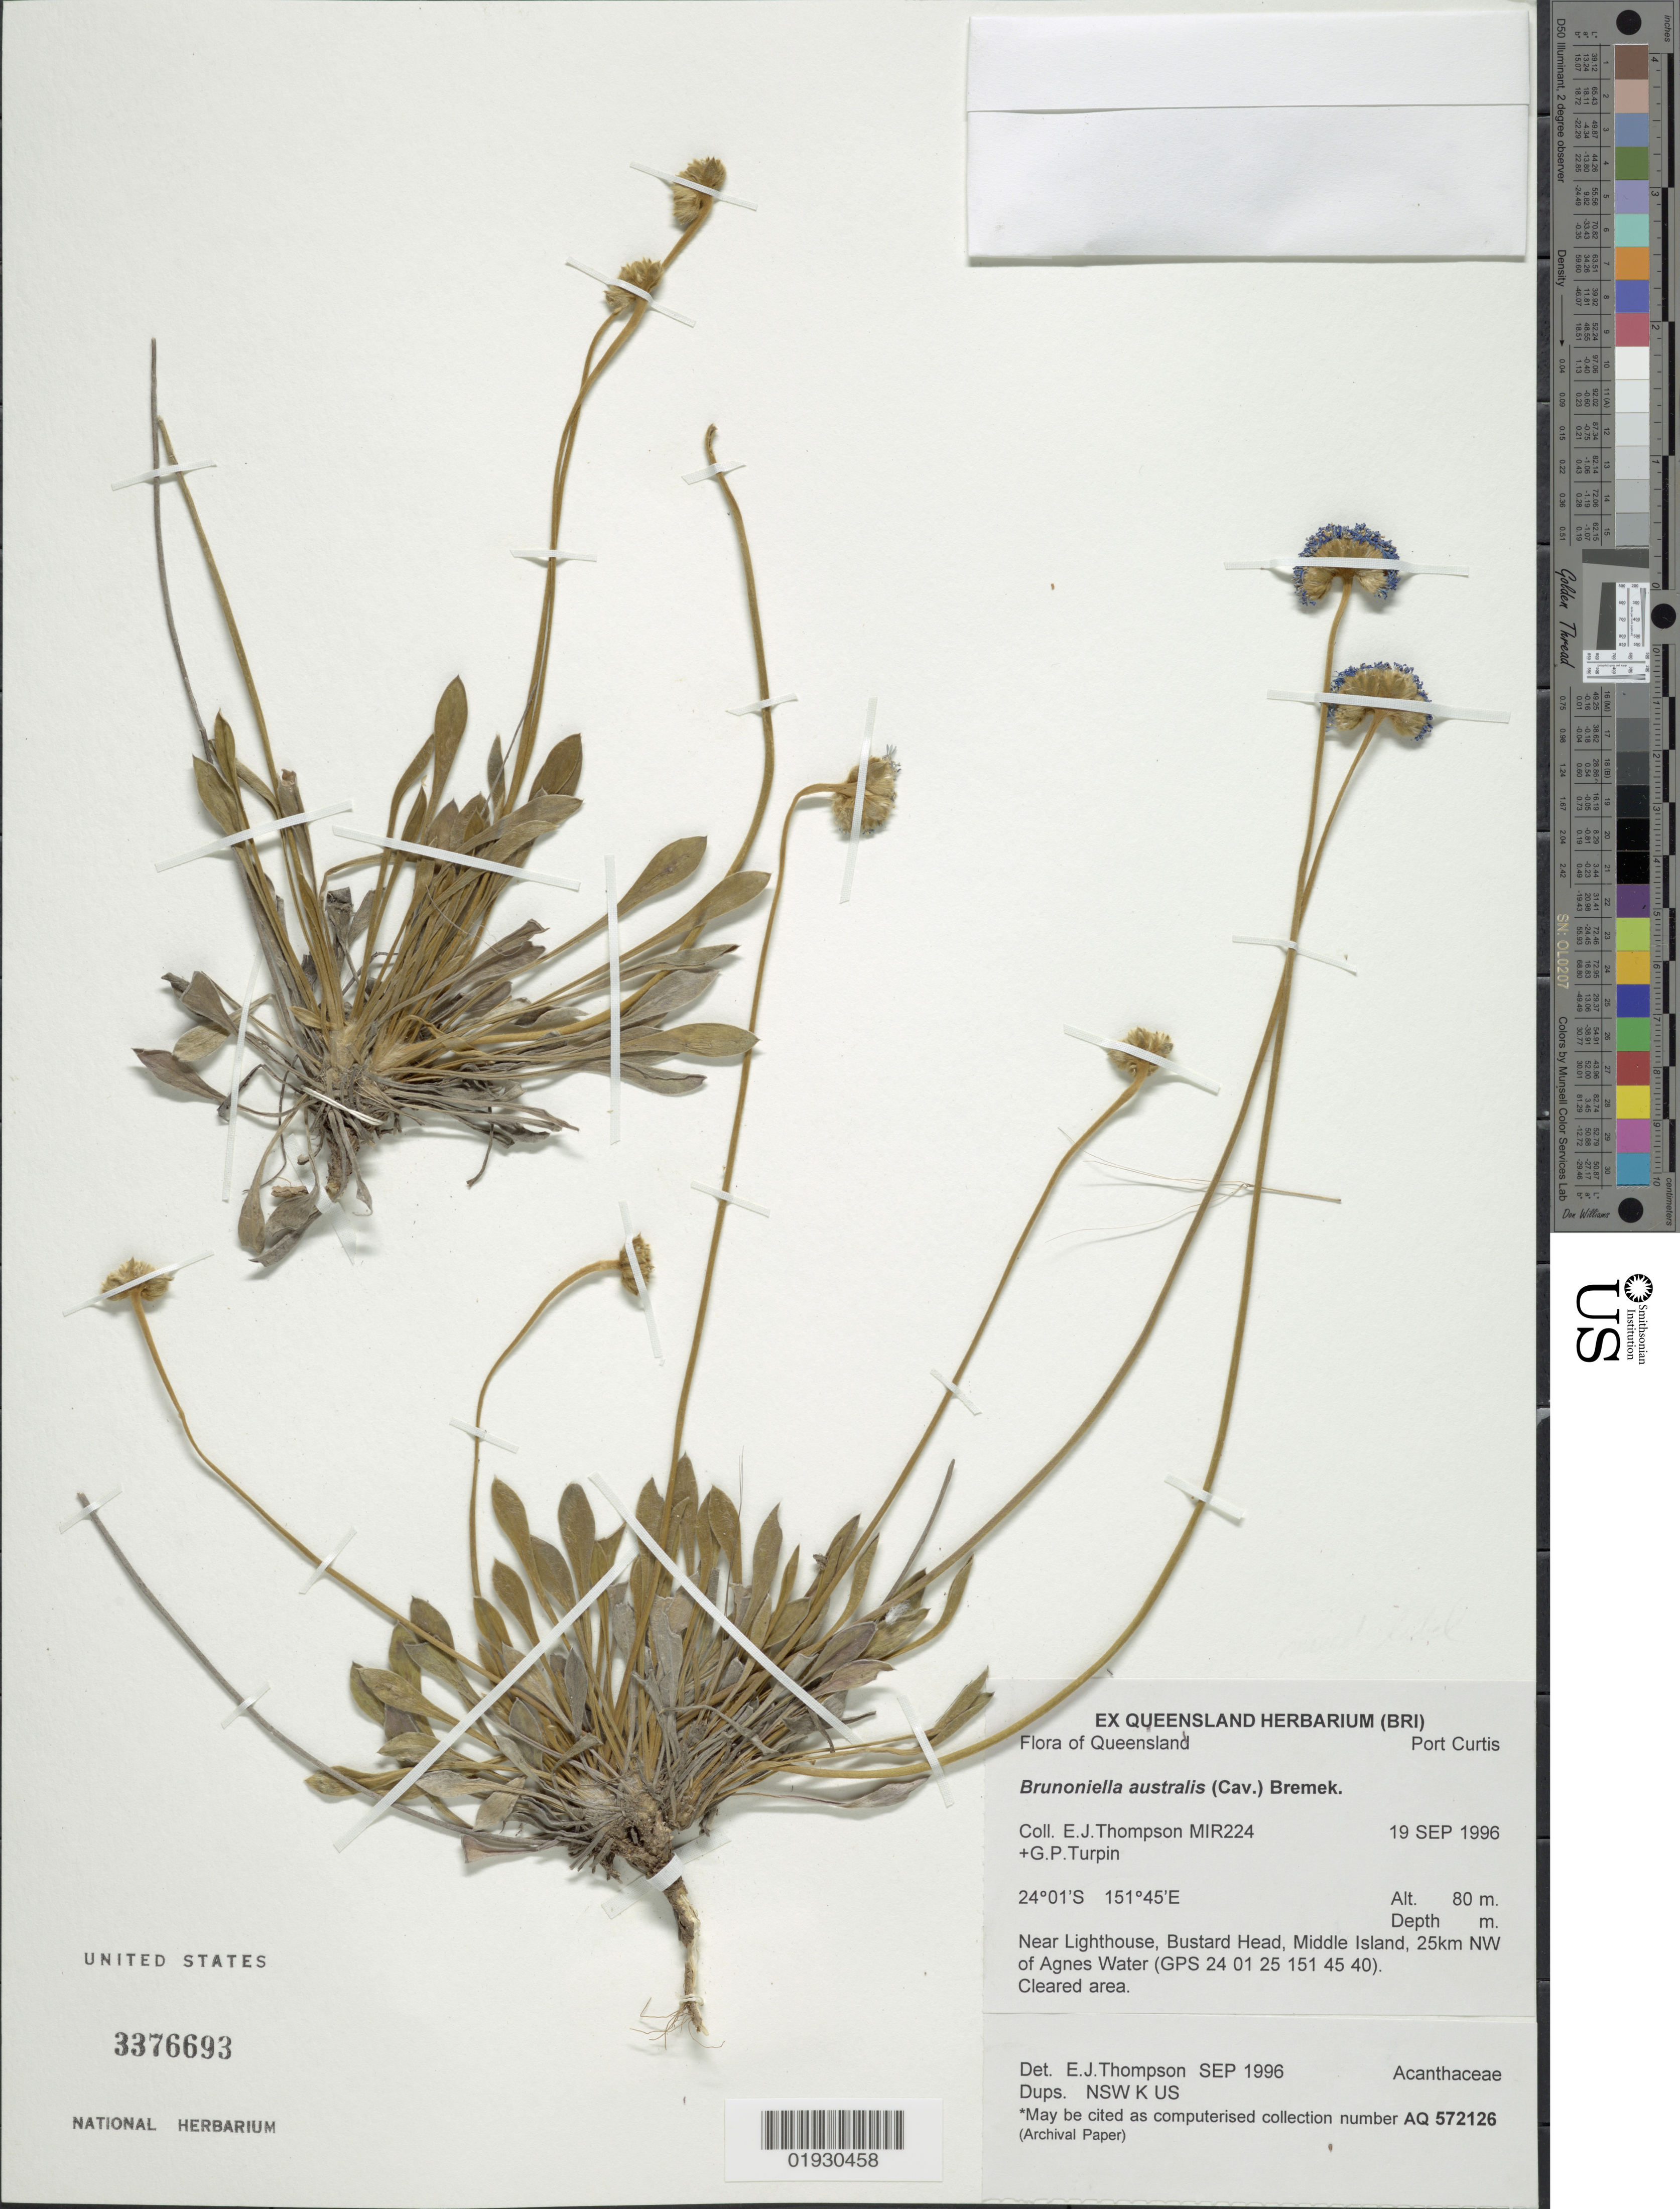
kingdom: Plantae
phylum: Tracheophyta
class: Magnoliopsida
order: Asterales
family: Goodeniaceae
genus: Brunonia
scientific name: Brunonia australis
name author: Sm. ex R. Br.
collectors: E. J. Thompson & P. Turpin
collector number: MIR224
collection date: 1996-09-19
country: Australia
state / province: Queensland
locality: Near Lighthouse, Bustard Head, Middle Island, 25km NW of Agnes Water (GPS 2401 25 151 45 40).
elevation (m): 80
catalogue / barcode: US 3376693